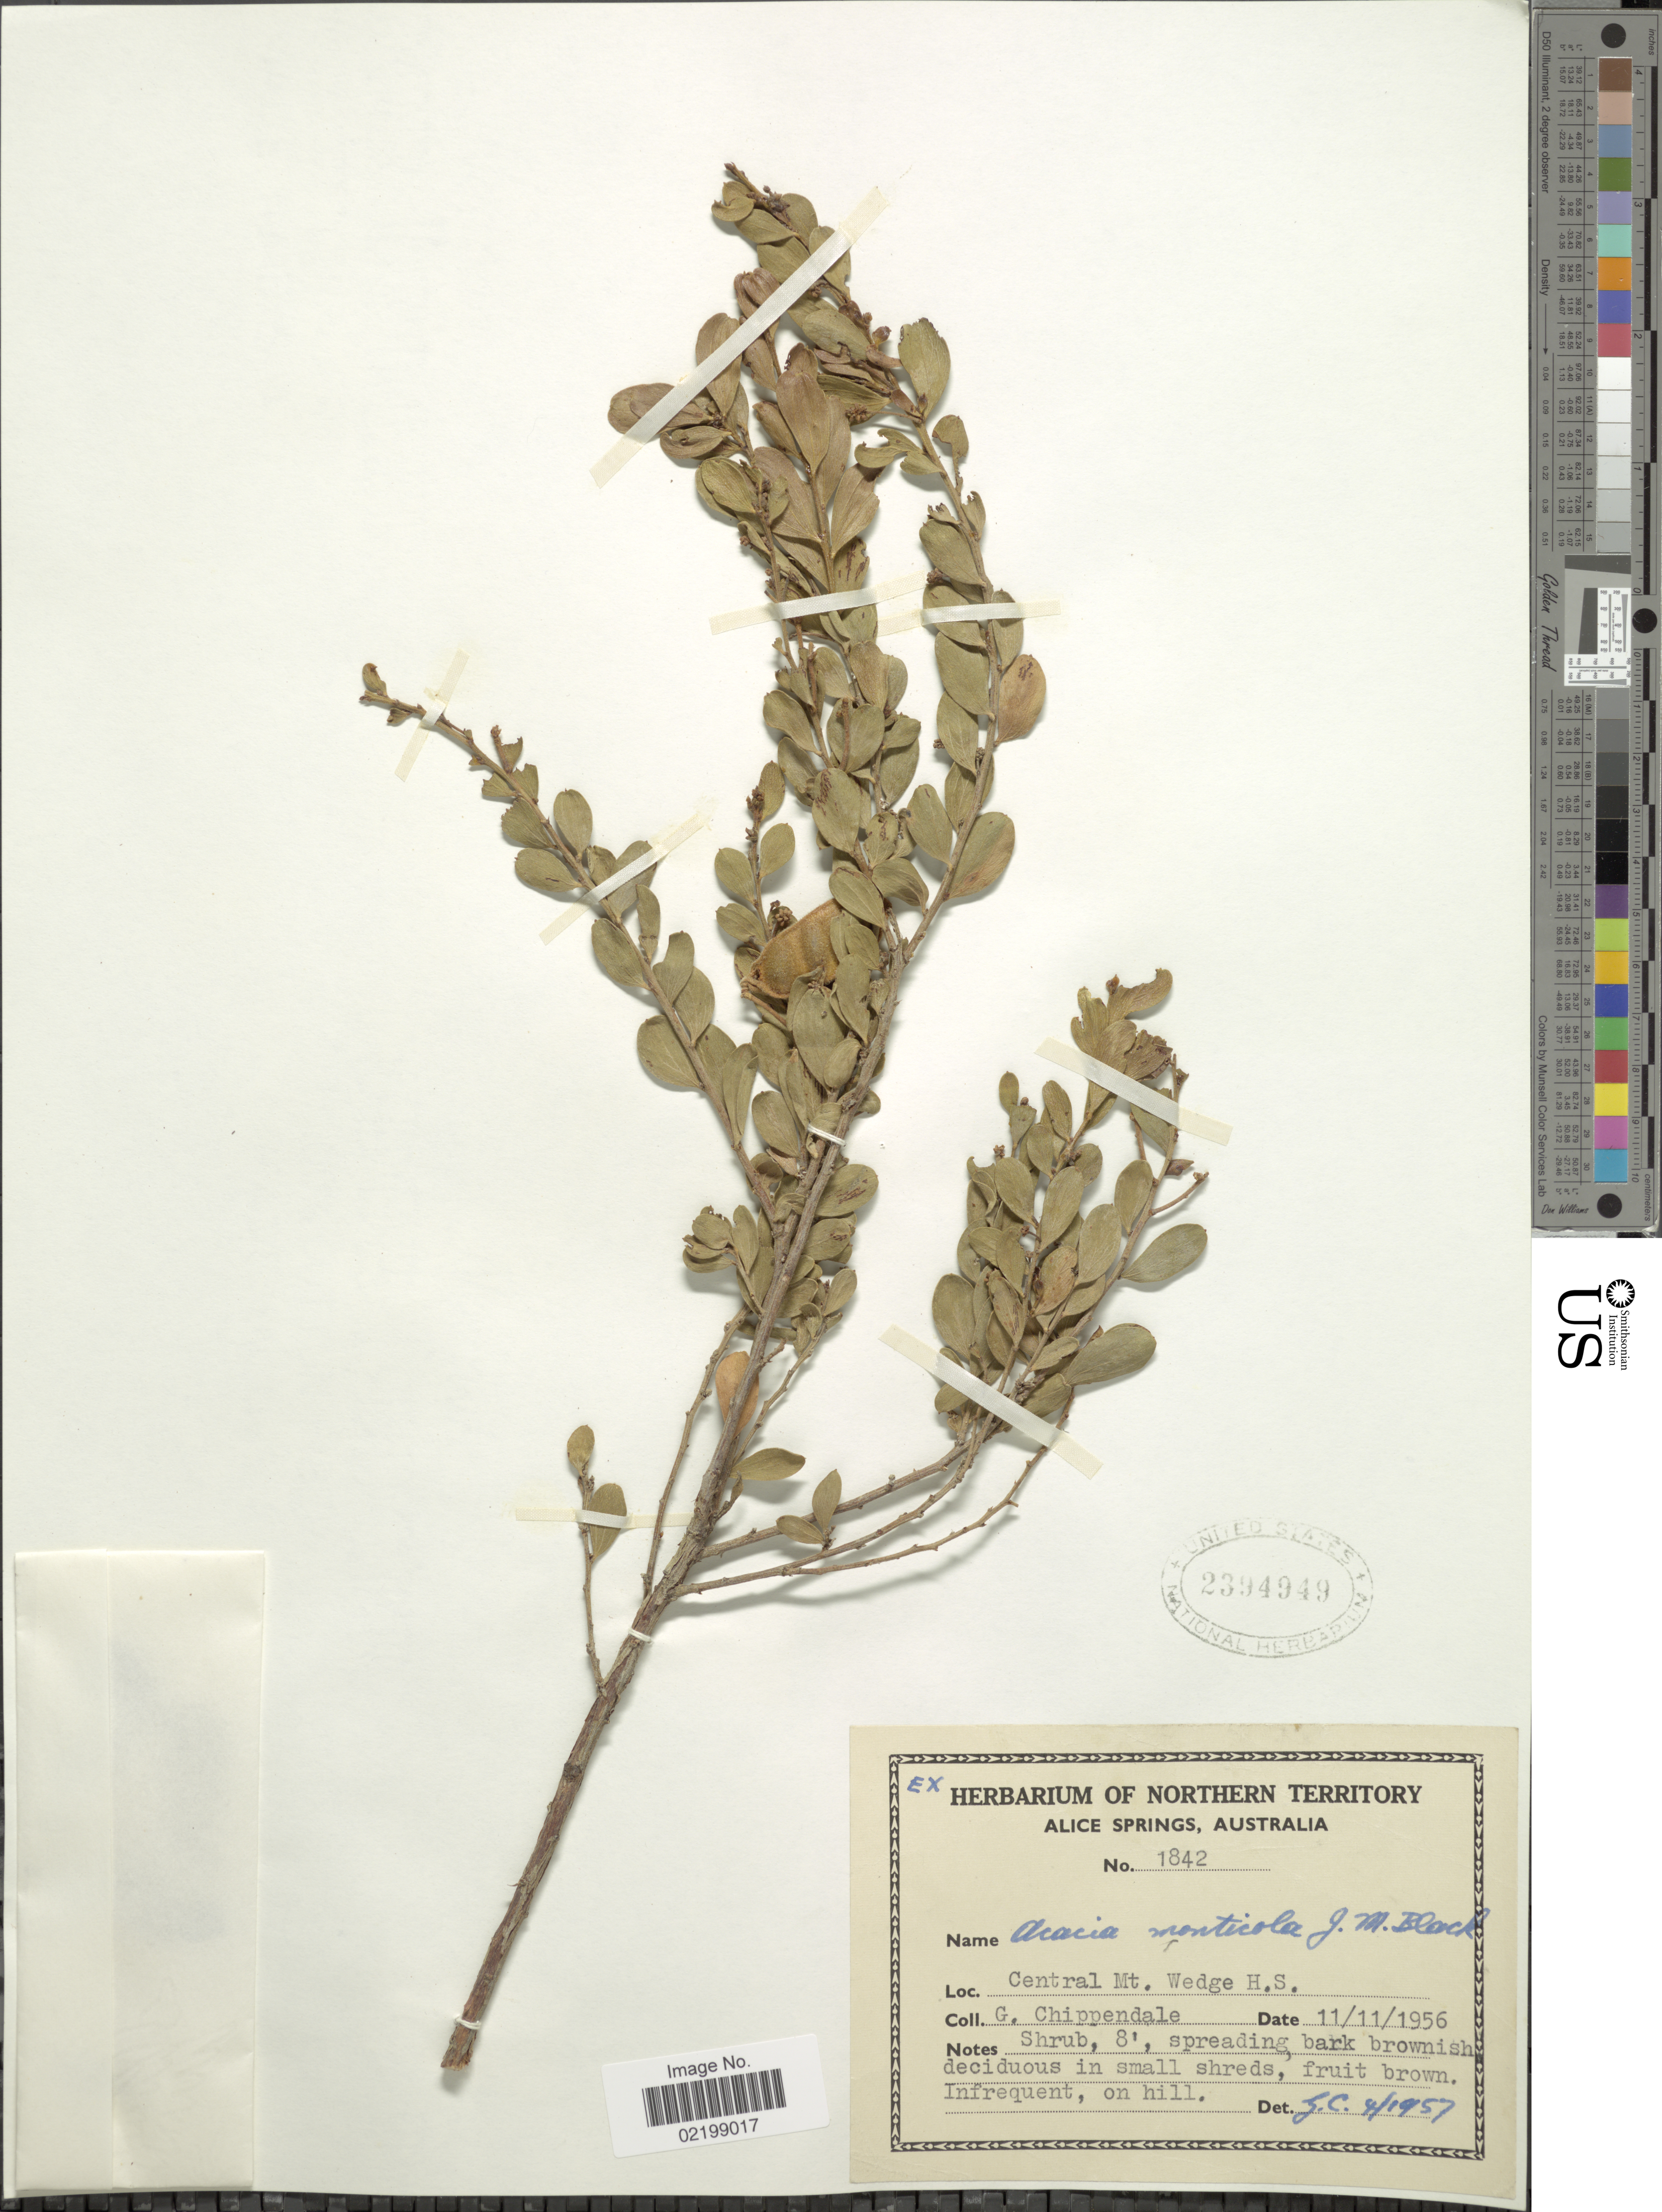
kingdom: Plantae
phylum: Tracheophyta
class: Magnoliopsida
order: Fabales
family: Fabaceae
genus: Acacia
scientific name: Acacia monticola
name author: J.M. Black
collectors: G. Chippendale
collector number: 1842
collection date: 1956-11-11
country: Australia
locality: Central Mt. Wedge H.S., on hill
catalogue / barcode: US 2394949